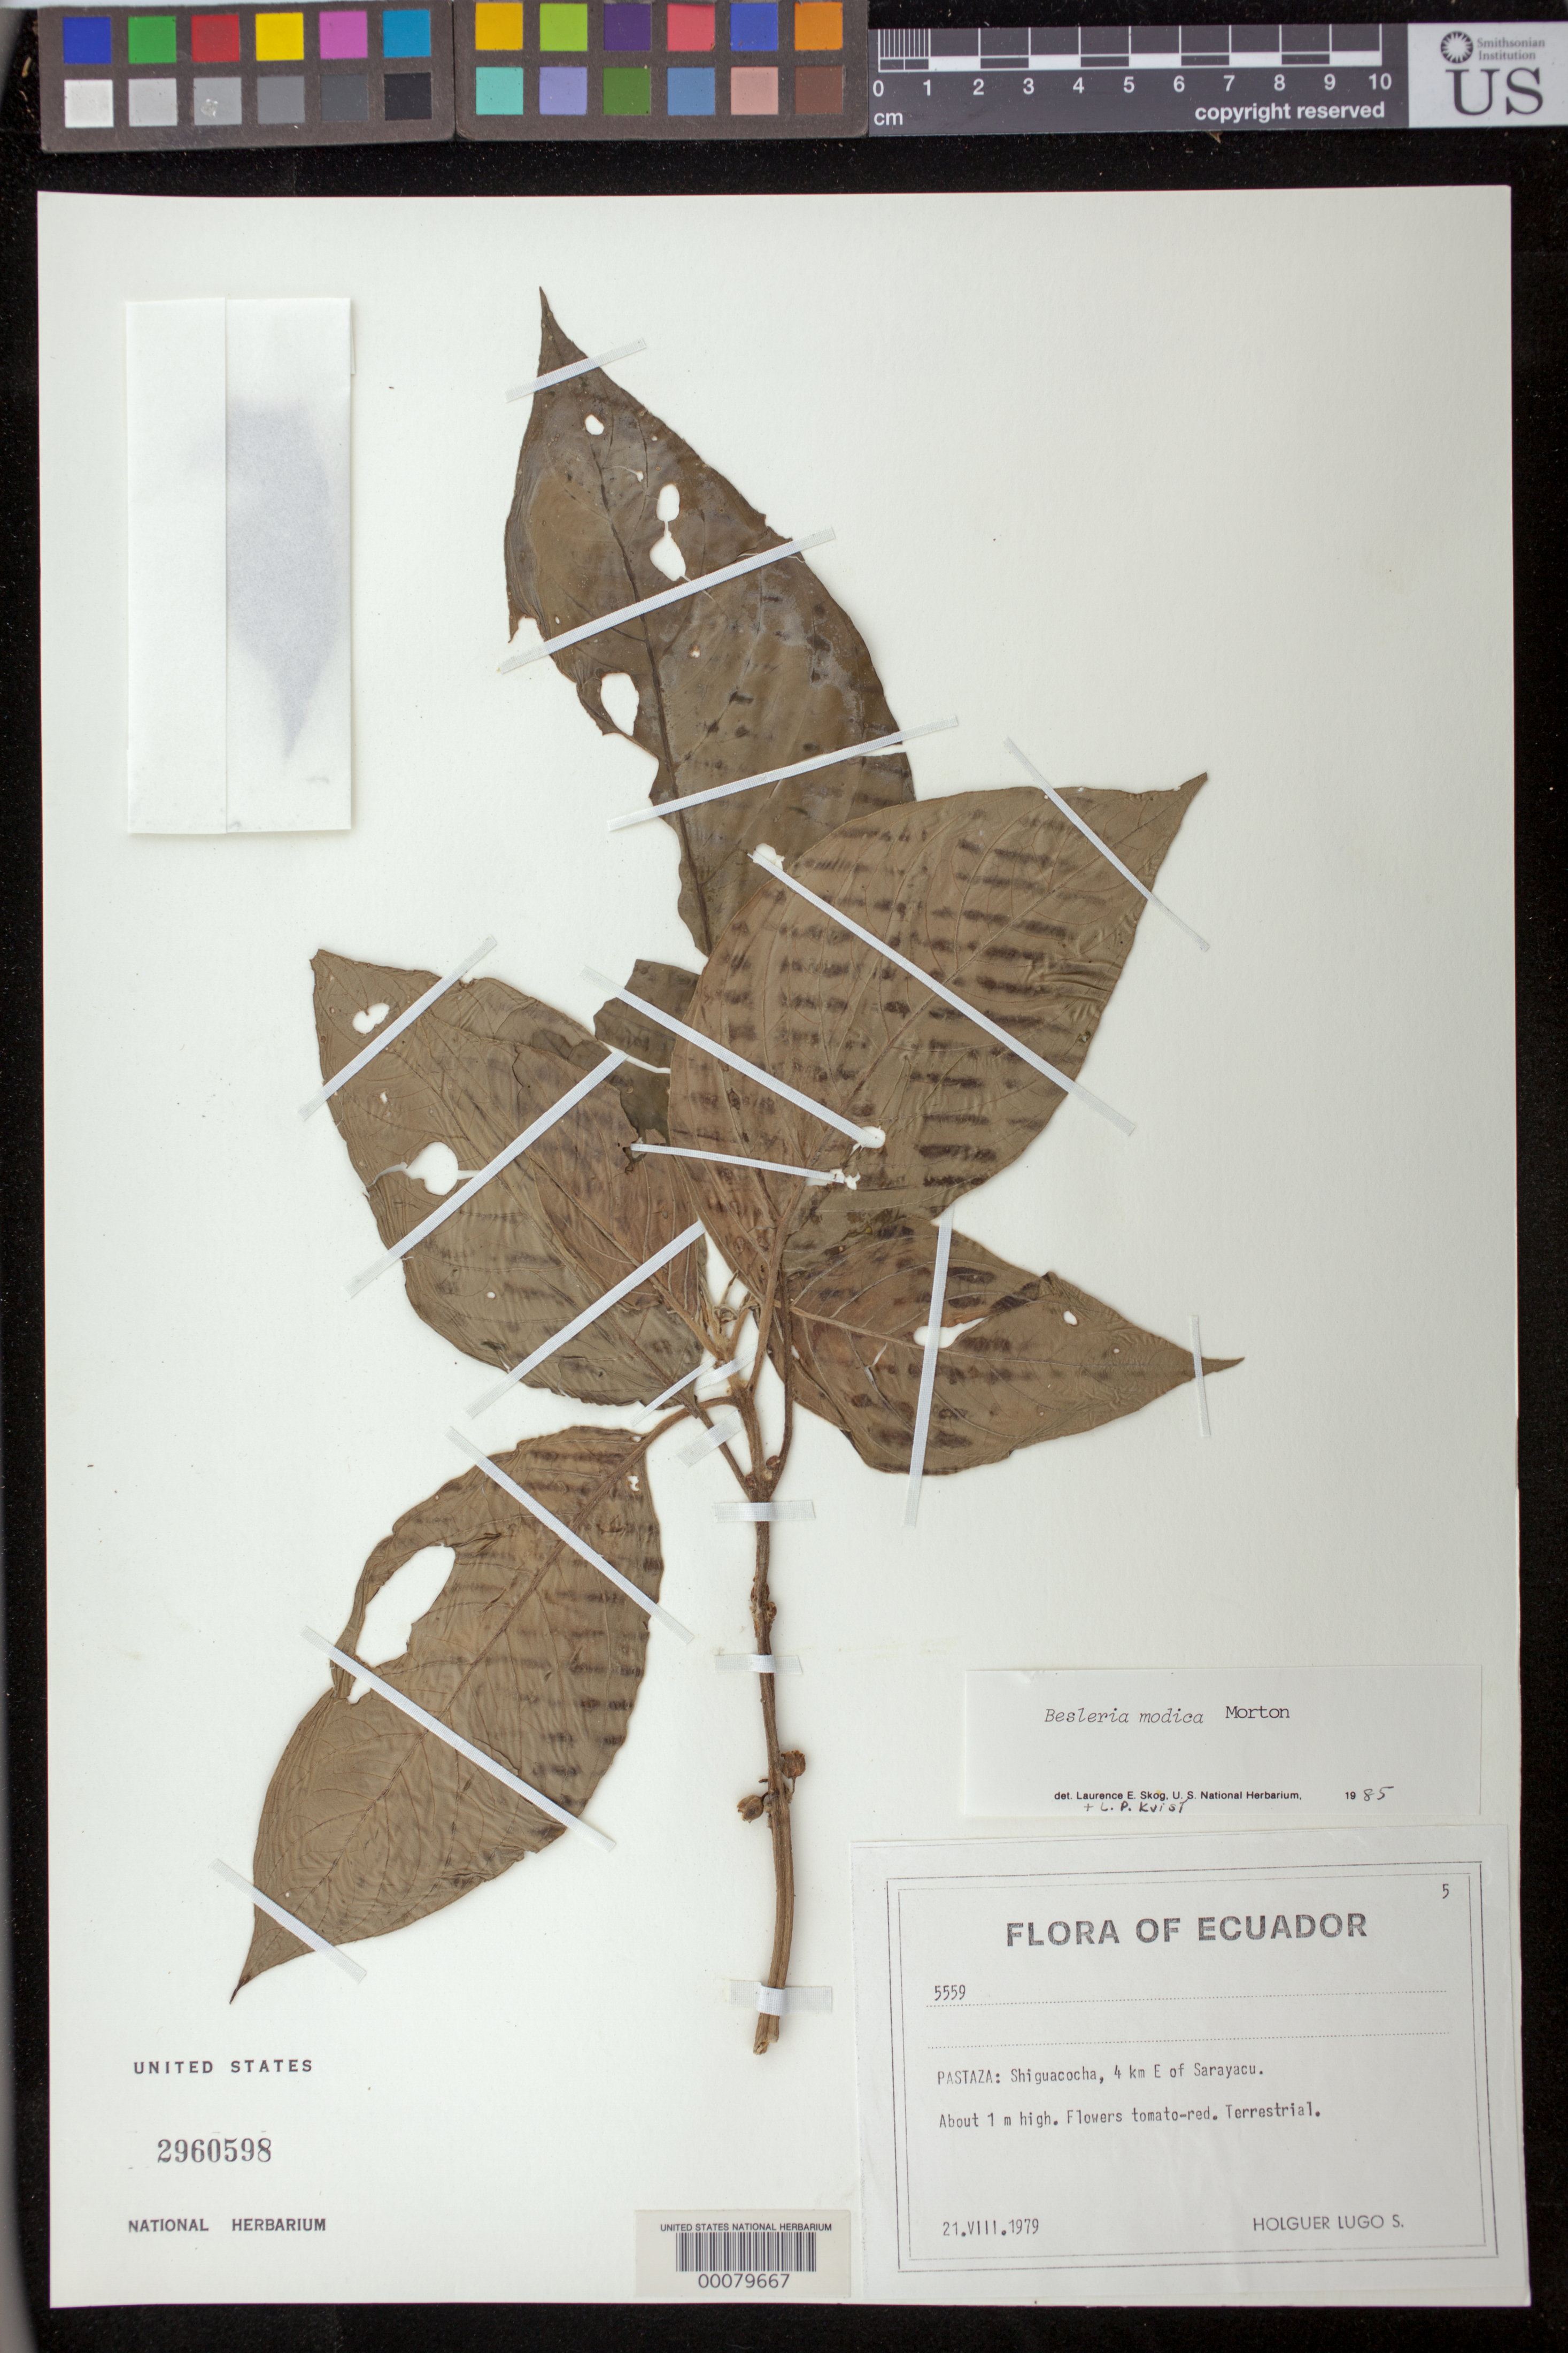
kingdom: Plantae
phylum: Tracheophyta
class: Magnoliopsida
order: Lamiales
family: Gesneriaceae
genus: Besleria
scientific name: Besleria modica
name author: C.V. Morton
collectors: H. Lugo S.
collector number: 5559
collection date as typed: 21 Aug 1979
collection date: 1979-08-21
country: Ecuador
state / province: Pastaza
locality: Shiguacocha, 4 km E of Sarayacu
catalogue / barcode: US 2960598